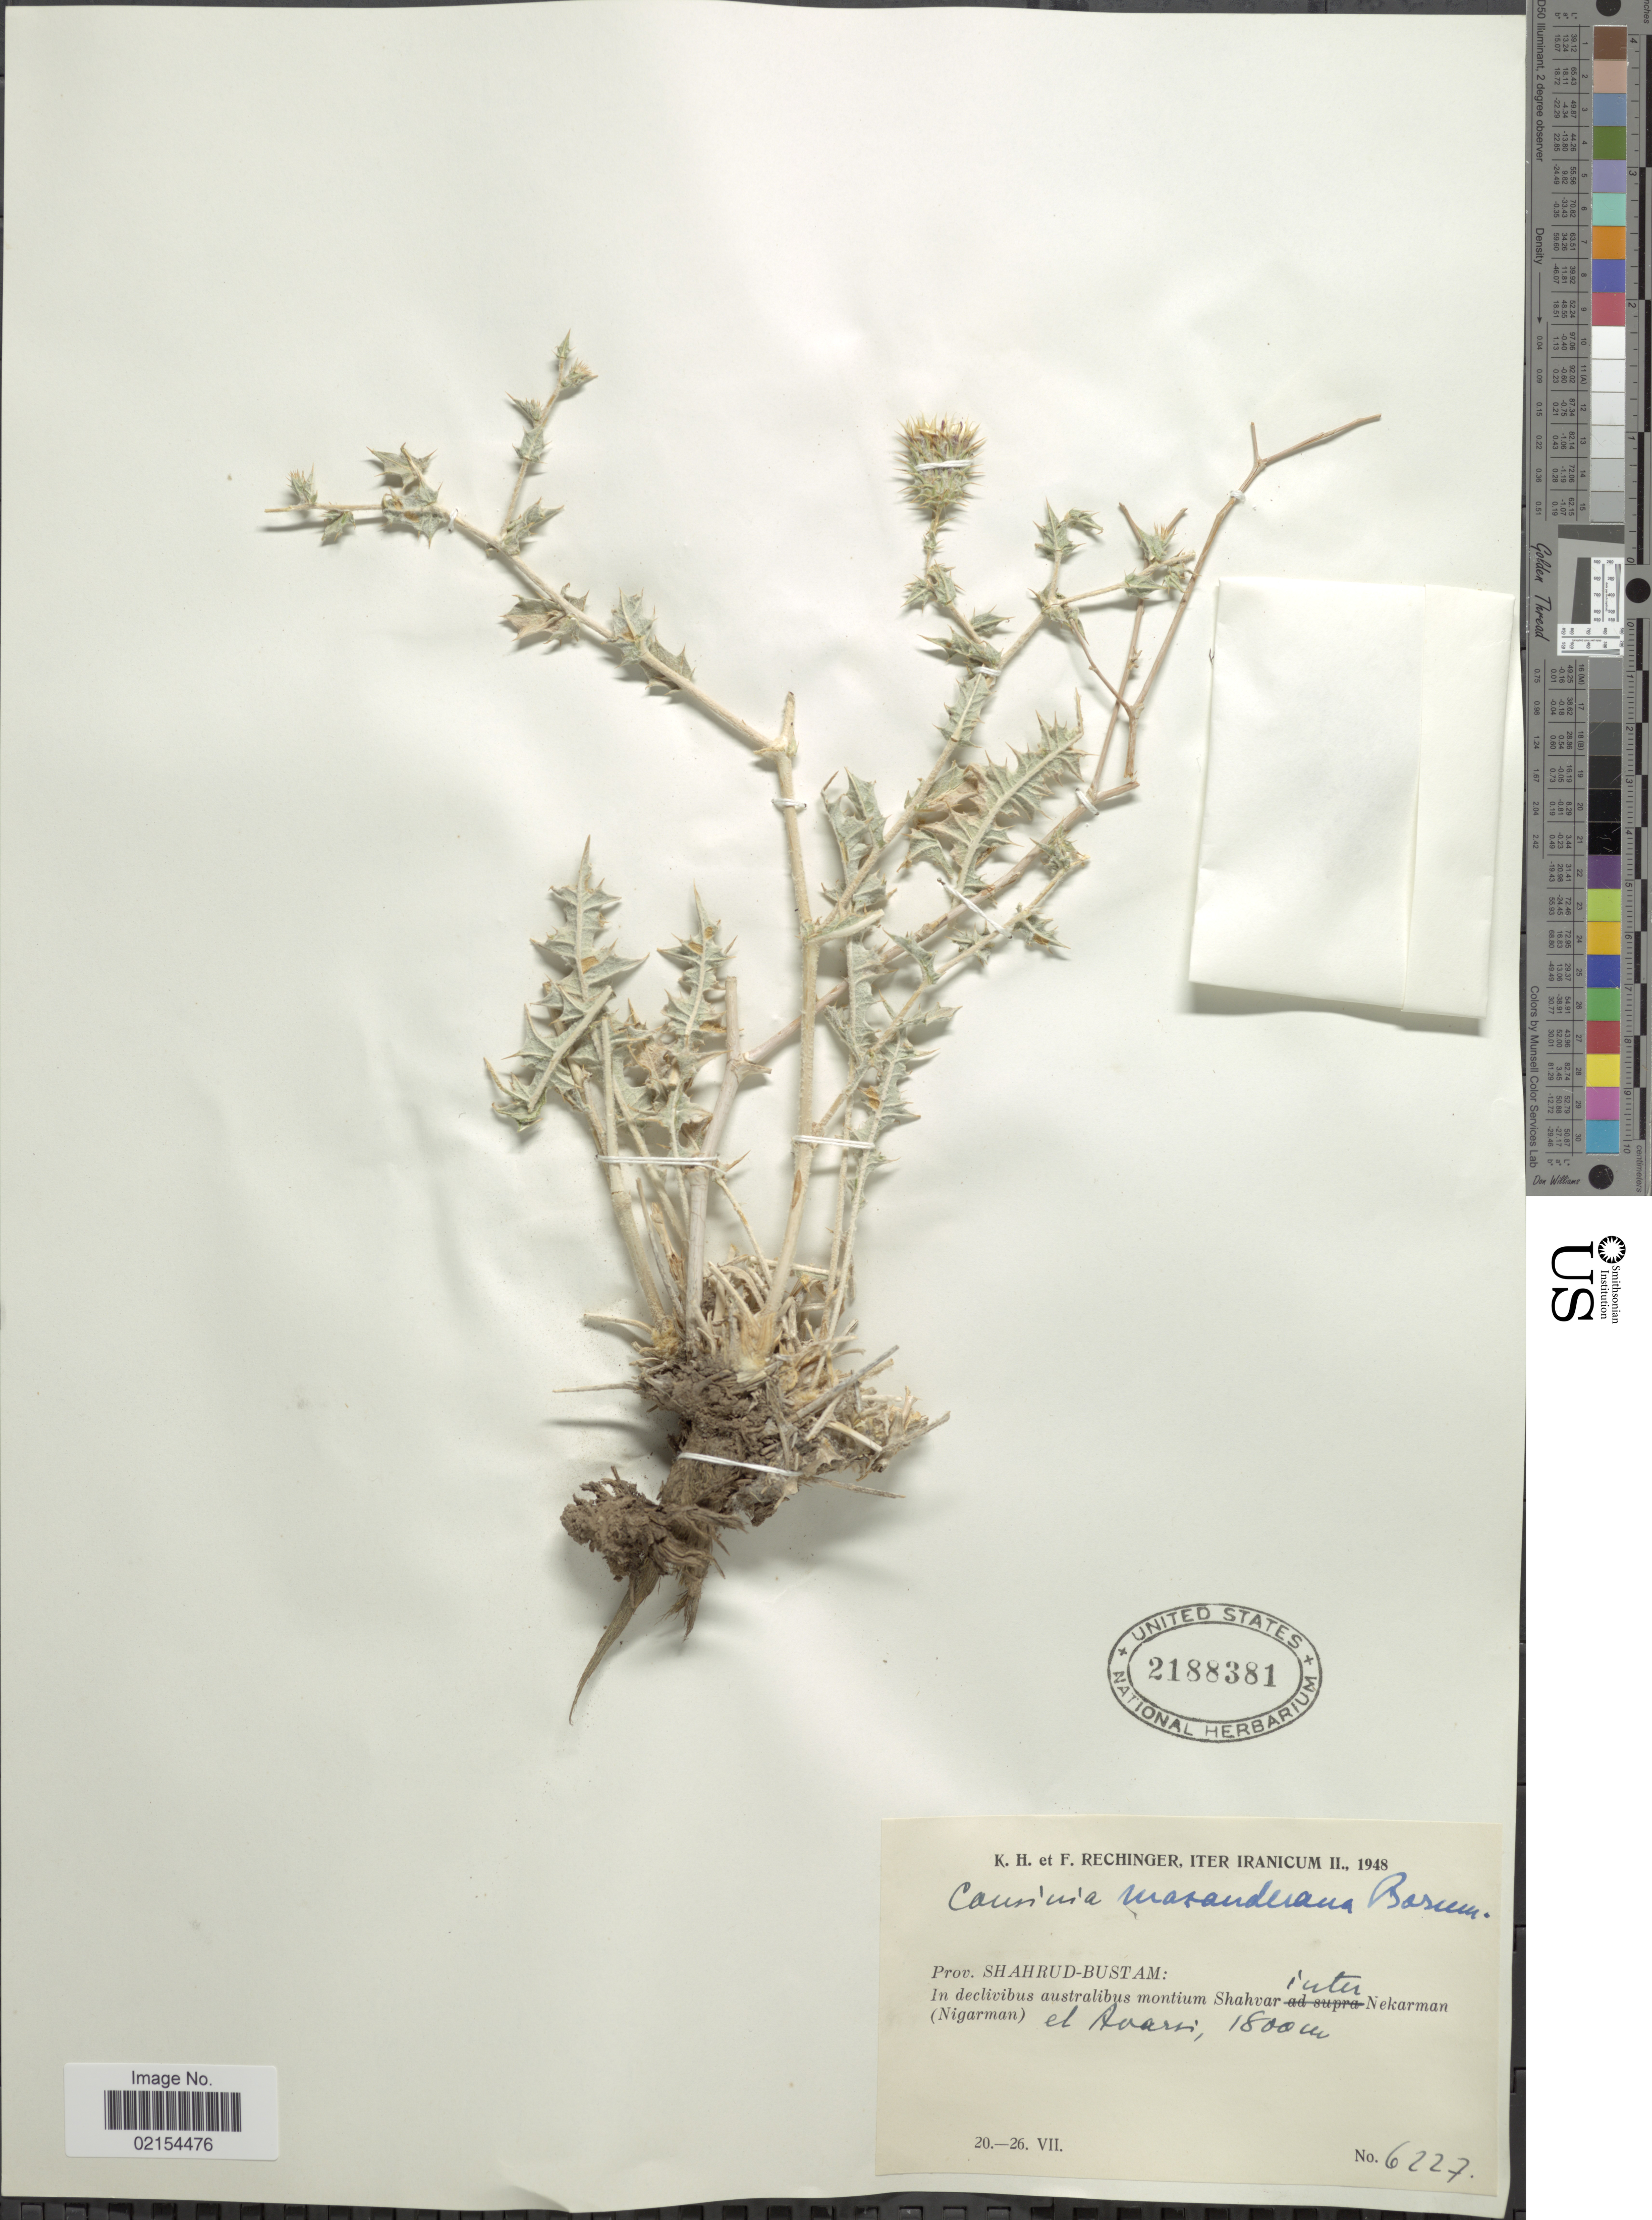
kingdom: Plantae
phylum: Tracheophyta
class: Magnoliopsida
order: Asterales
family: Asteraceae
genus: Cousinia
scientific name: Cousinia trachylepis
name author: Bunge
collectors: K. H. Rechinger & F. Rechinger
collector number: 6227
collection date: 1948-07-20/1948-07-26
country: Iran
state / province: Khorasan [obsolete]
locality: Iter Iranicum, Prov. Shahrud-Bustam: In declivibus australibus montium Shahvar inter Nekarman (Nigarman) et Avari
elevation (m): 1800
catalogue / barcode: US 2188381